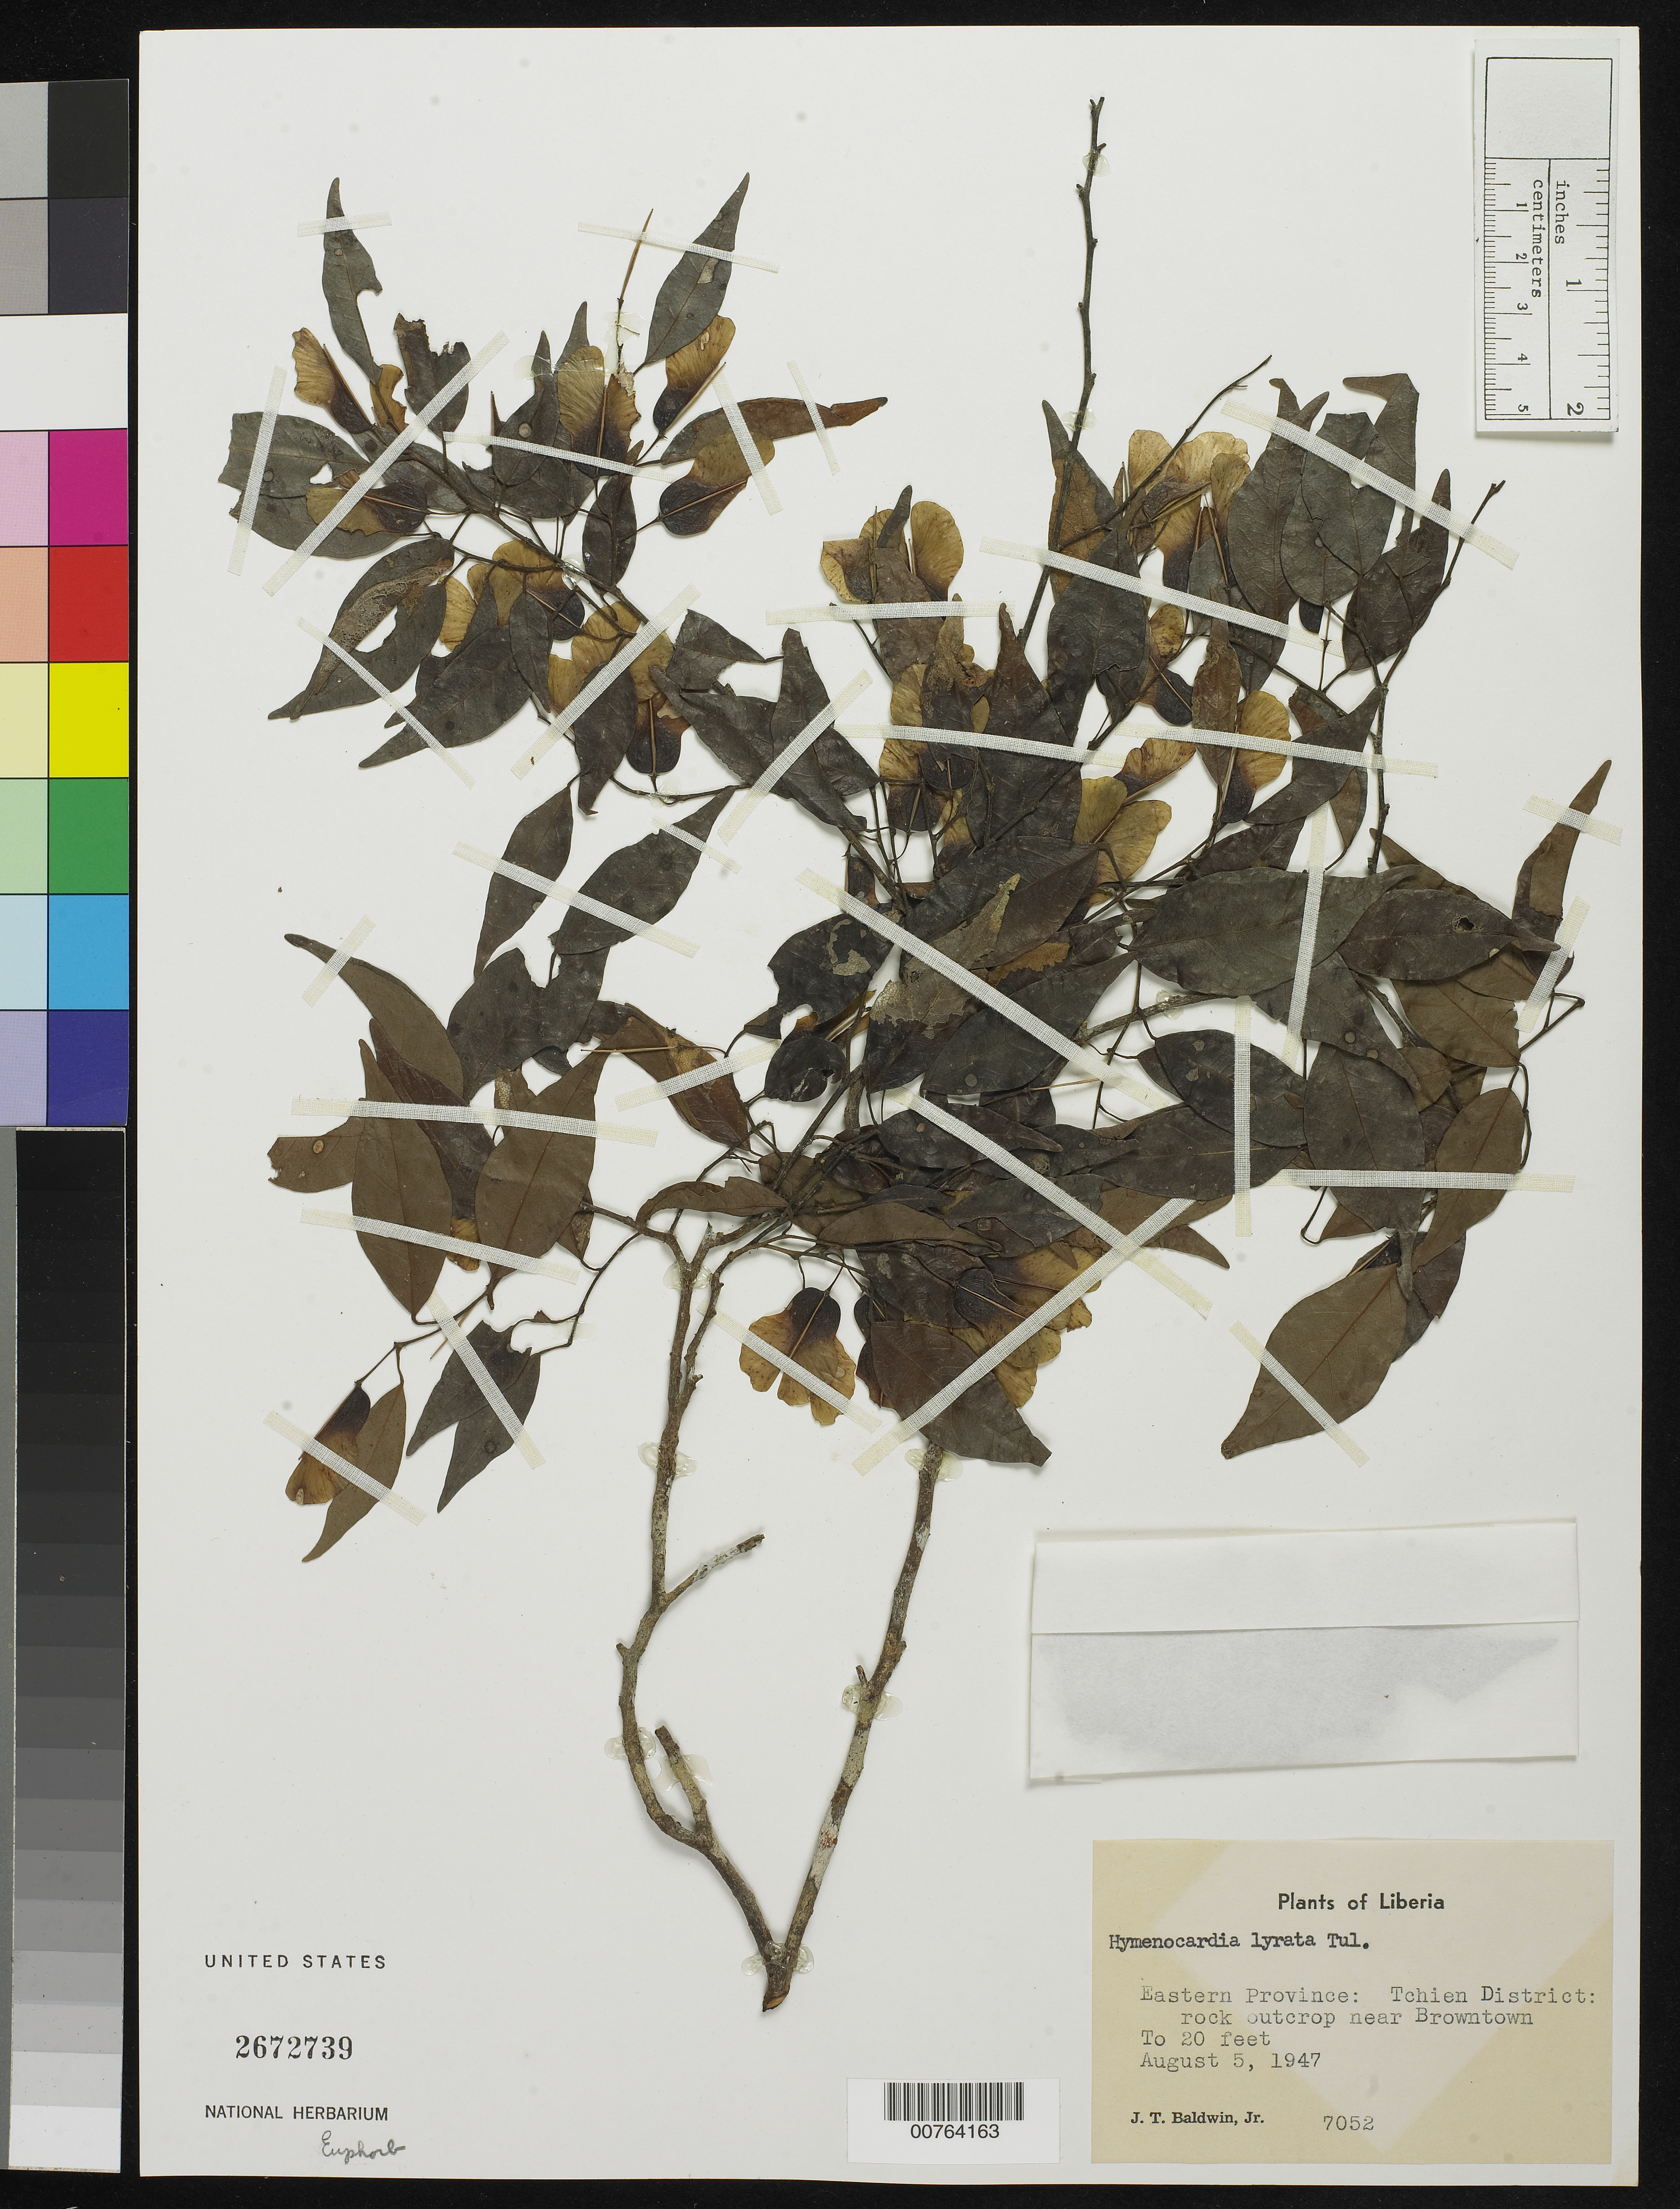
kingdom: Plantae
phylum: Tracheophyta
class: Magnoliopsida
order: Malpighiales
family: Phyllanthaceae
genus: Hymenocardia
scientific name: Hymenocardia lyrata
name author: Tul.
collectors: J. T. Baldwin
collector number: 7052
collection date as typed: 5 Aug 1947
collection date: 1947-08-05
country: Liberia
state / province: Grand Gedeh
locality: Eastern Province: Tchien District, near Browntown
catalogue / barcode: US 2672739